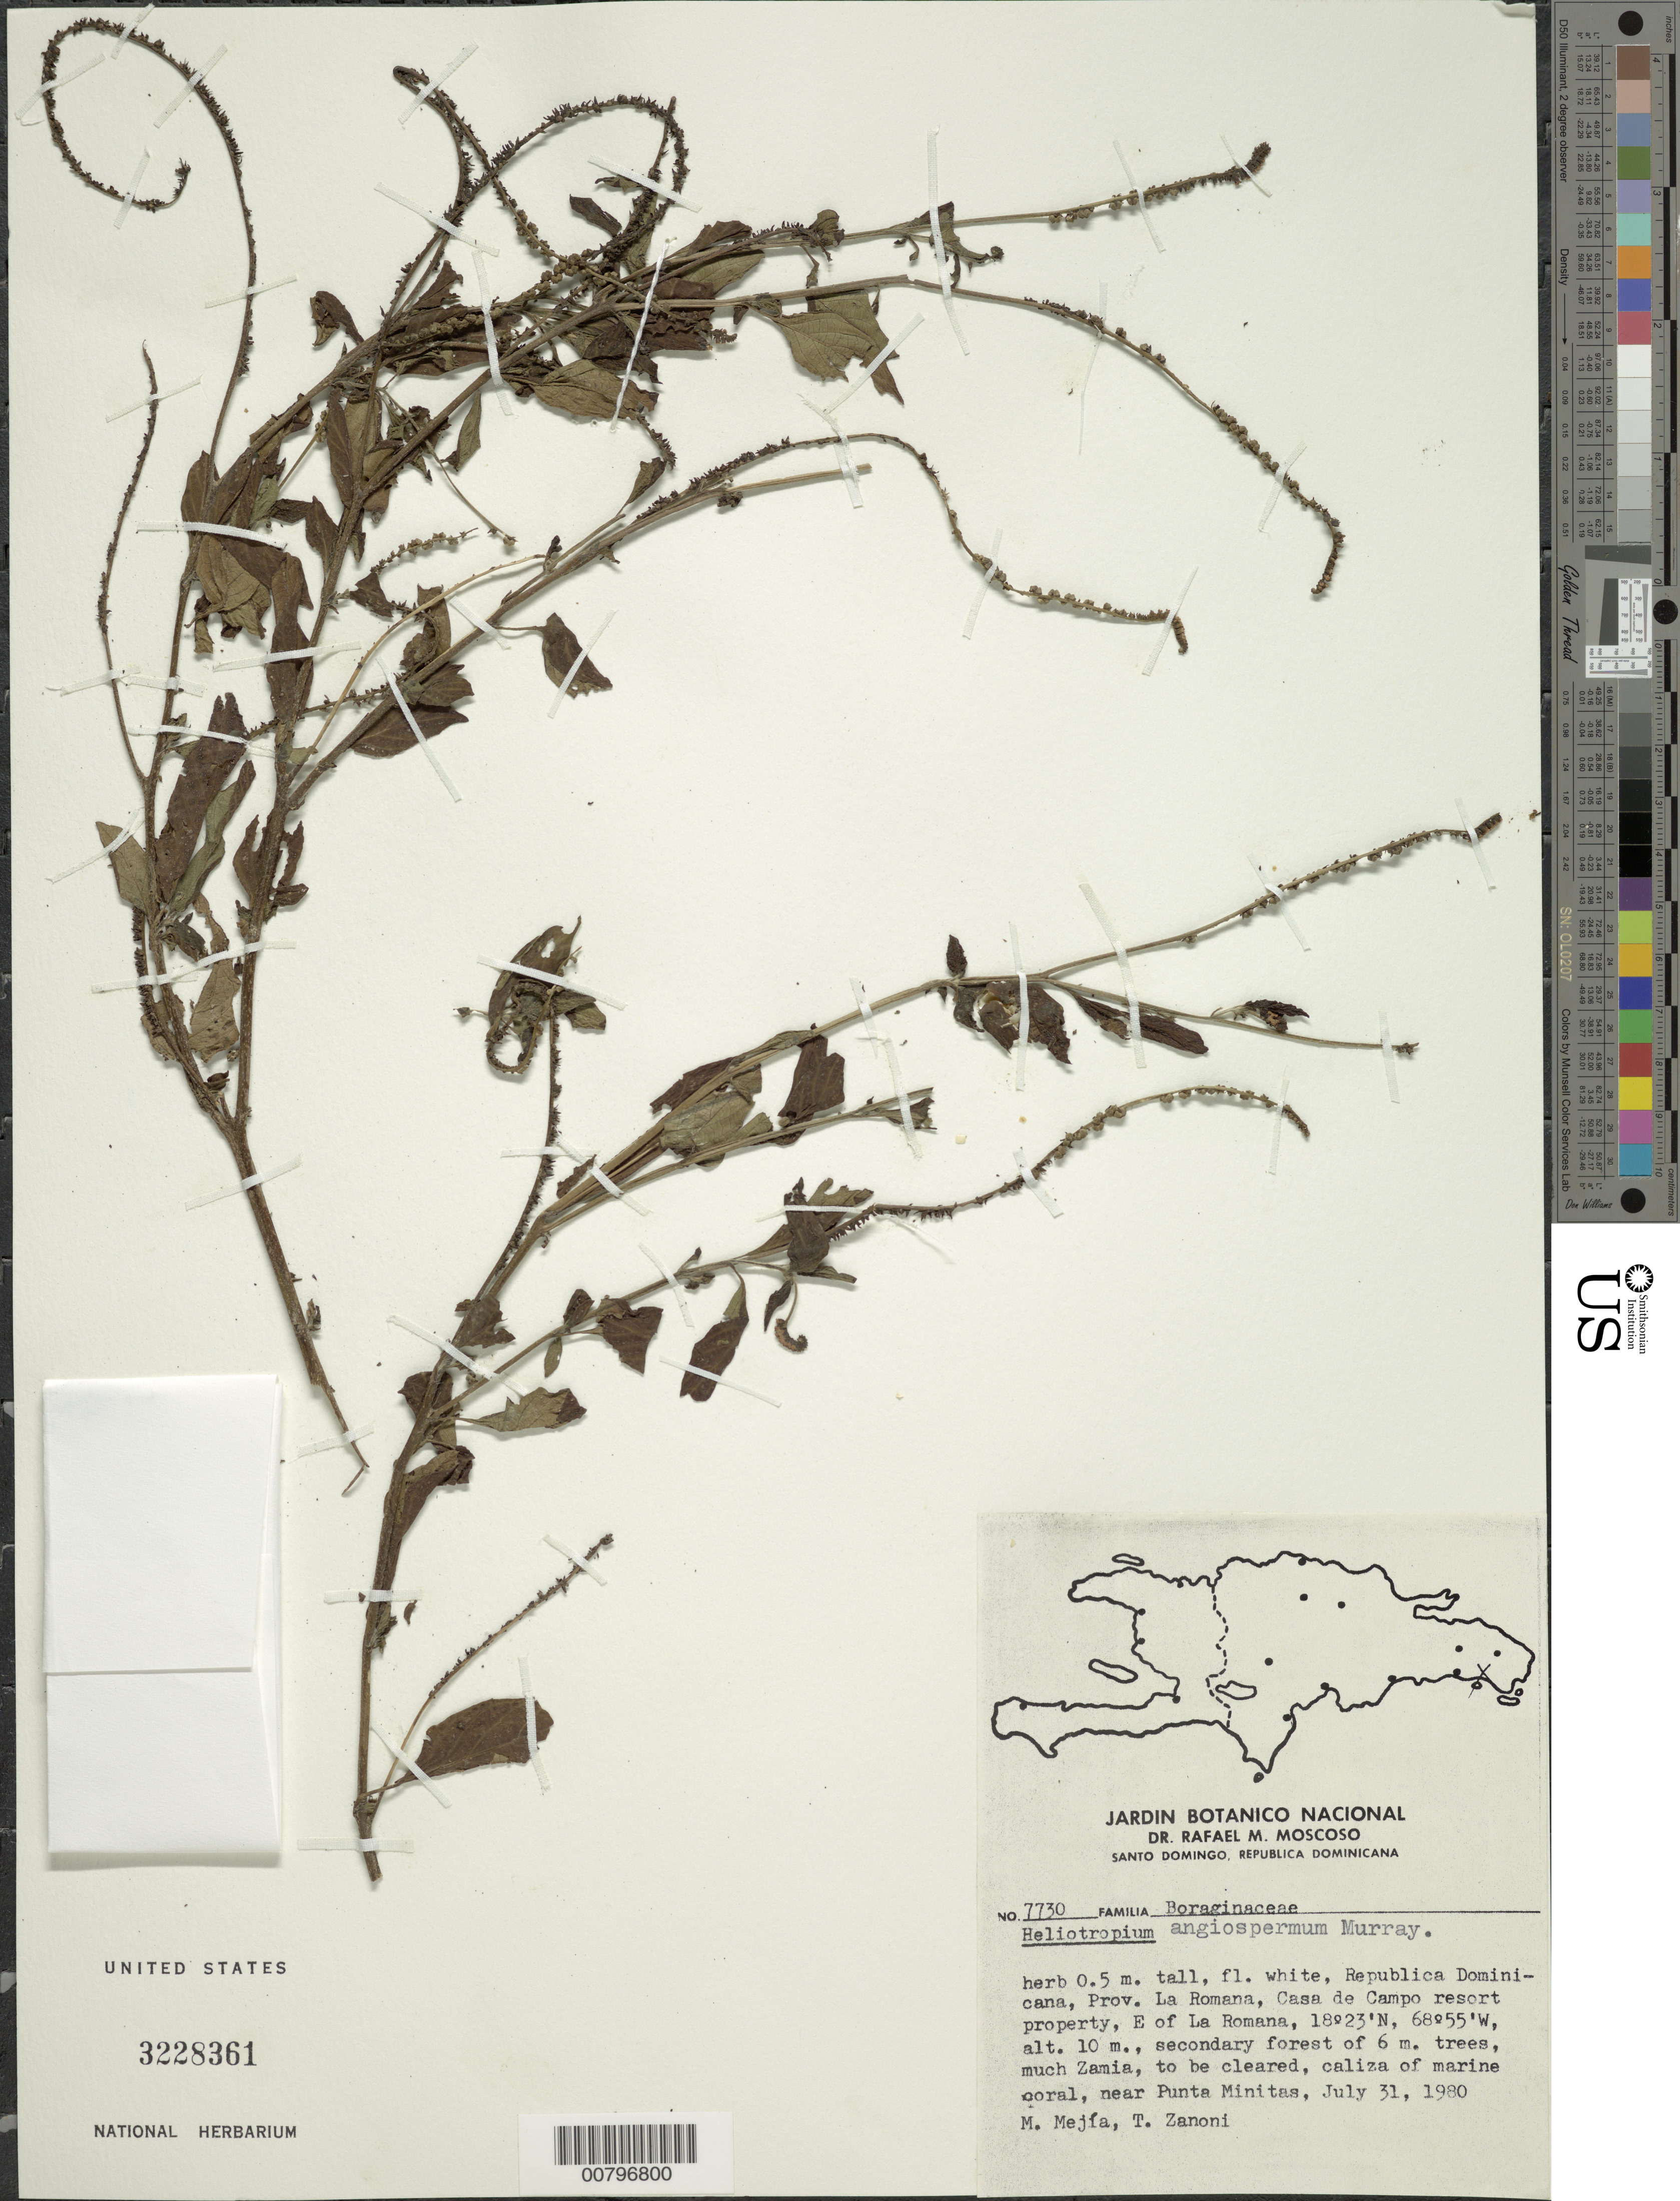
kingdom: Plantae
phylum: Tracheophyta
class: Magnoliopsida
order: Boraginales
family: Heliotropiaceae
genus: Heliotropium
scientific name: Heliotropium angiospermum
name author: Murray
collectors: M. Mejia & T. A. Zanoni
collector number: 7730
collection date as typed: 31 Jul 1980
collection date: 1980-07-31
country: Dominican Republic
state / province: La Romana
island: Hispaniola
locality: Casa de Campo resort property, E of La Romana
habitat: Secondary forest 6m, Zamia trees to be cleared, caliza of marine coral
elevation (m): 10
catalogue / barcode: US 3228361